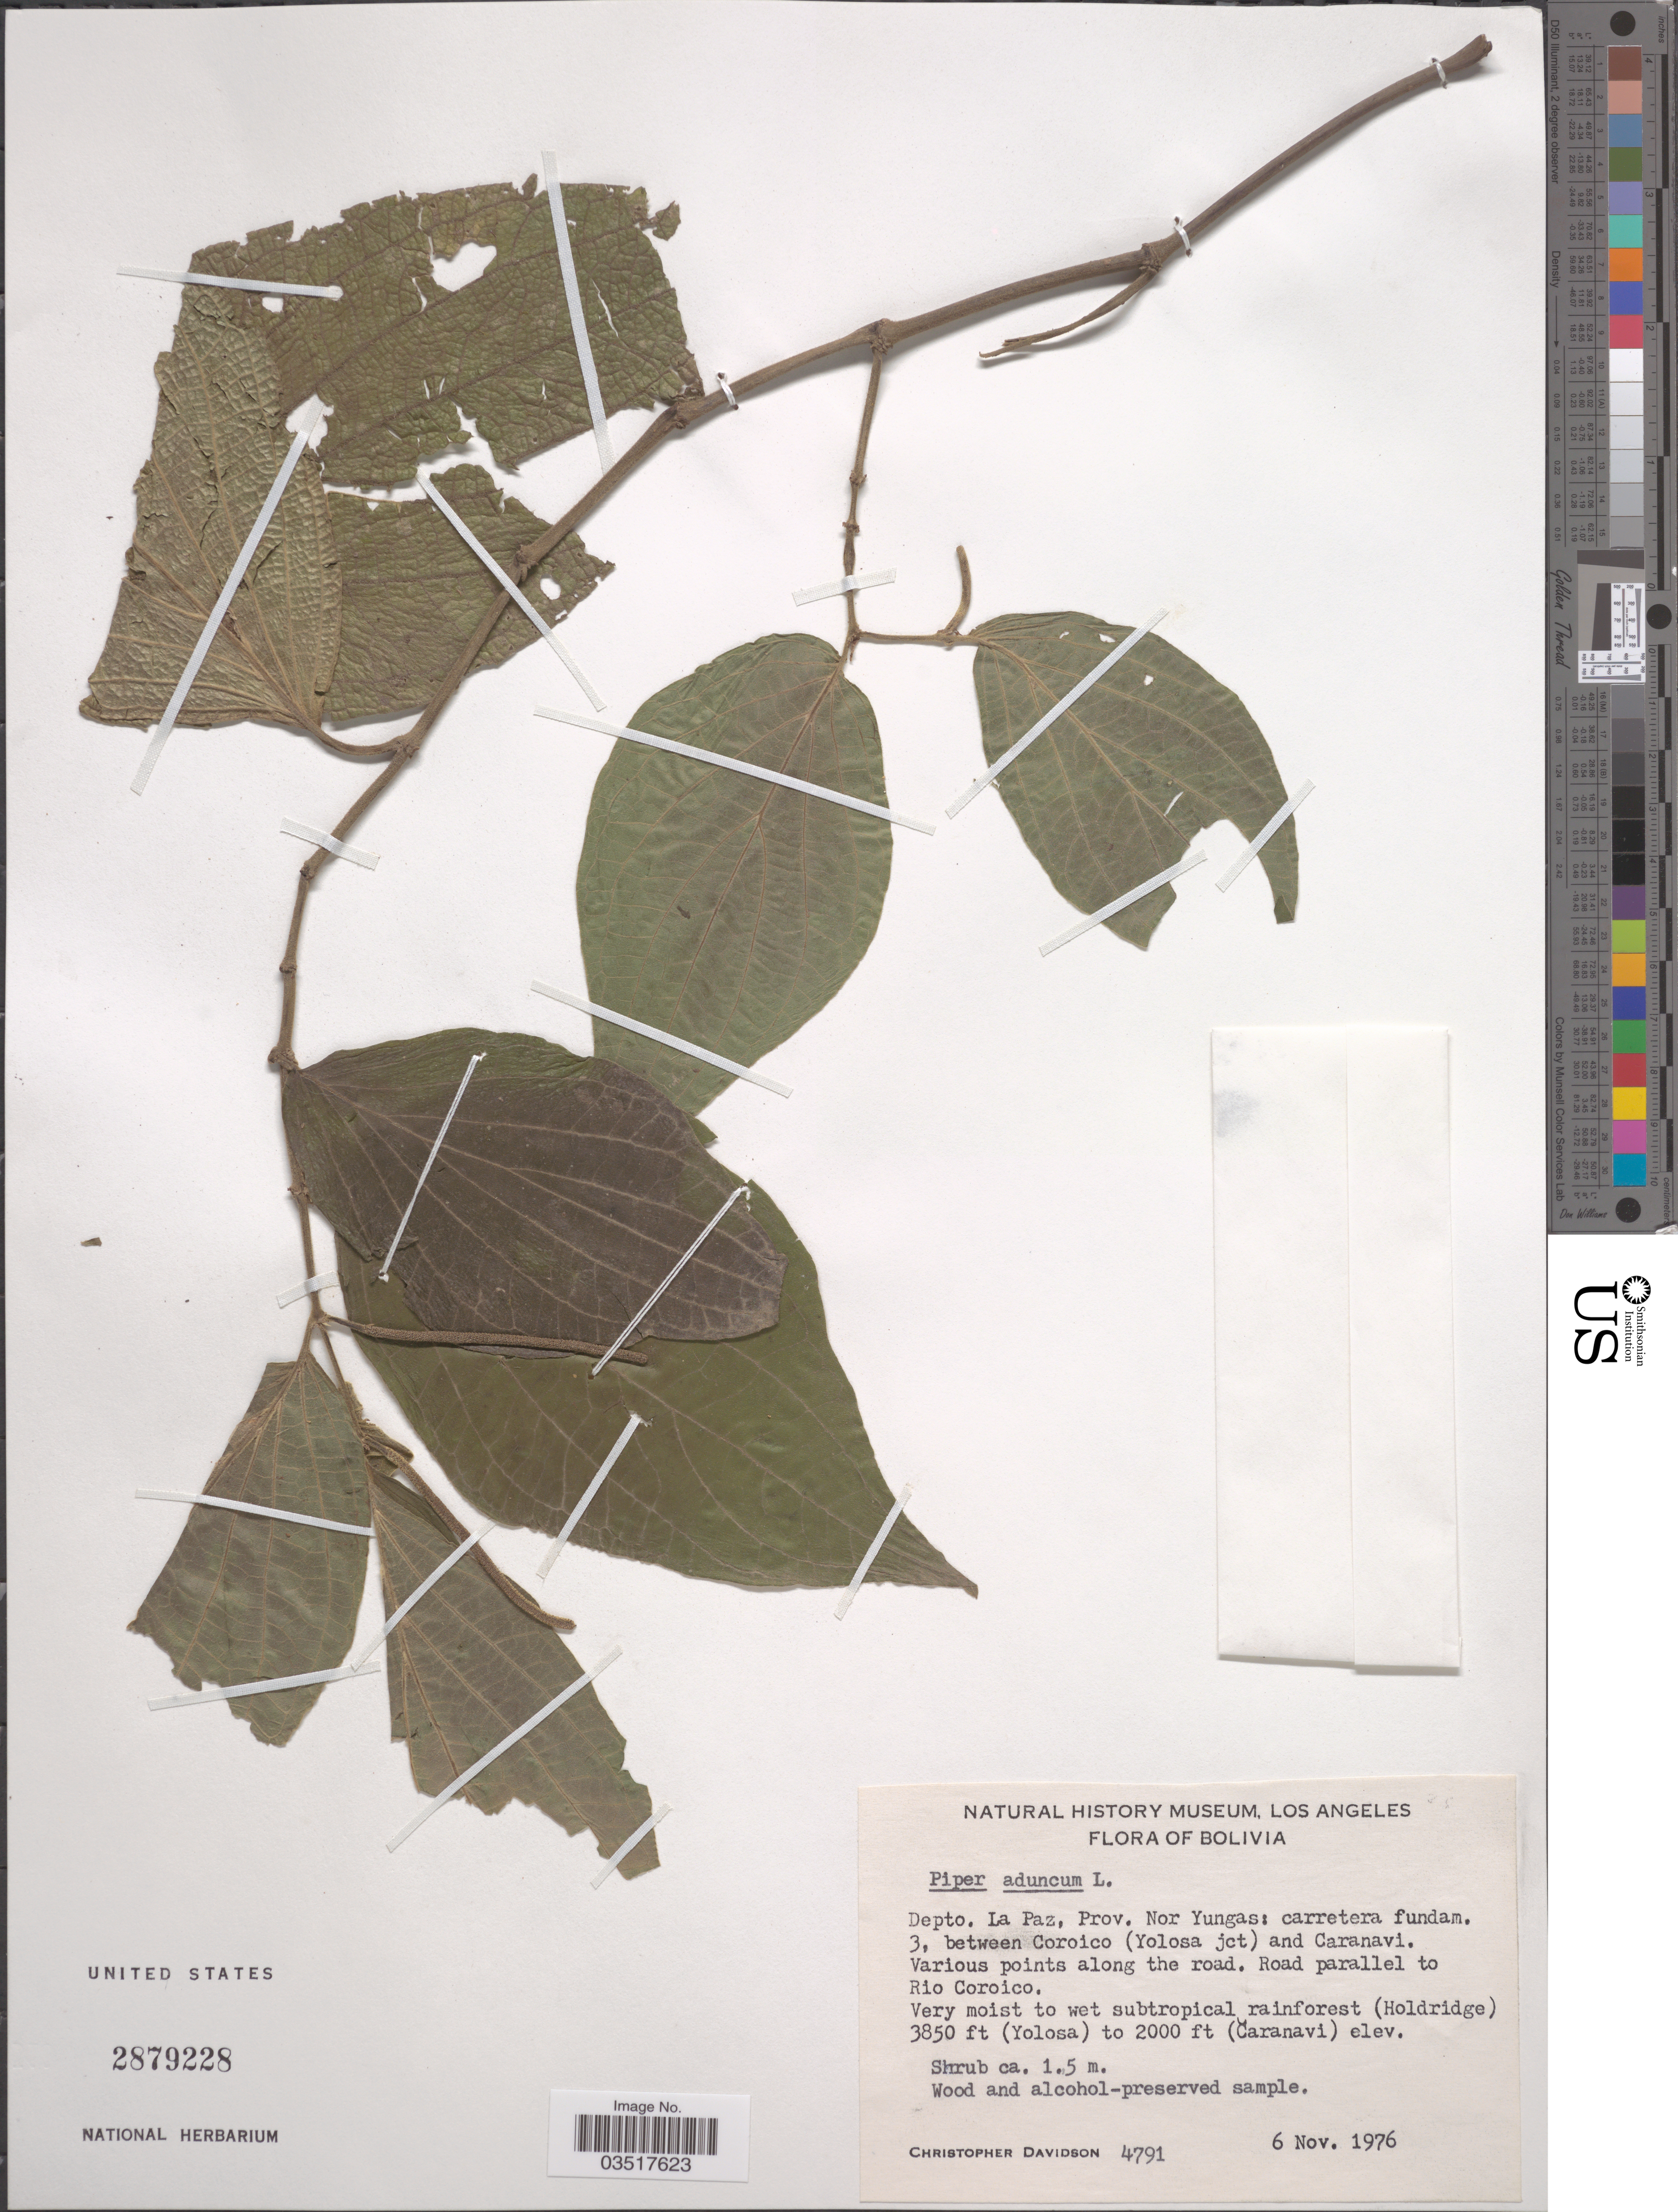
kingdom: Plantae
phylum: Tracheophyta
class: Magnoliopsida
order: Piperales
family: Piperaceae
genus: Piper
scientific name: Piper aduncum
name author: L.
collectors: C. Davidson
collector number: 4791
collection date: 1976-11-06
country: Bolivia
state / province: La Paz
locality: Depto. La Paz, Prov. Nor Yungas: carretera fundam. 3, between Coroico (Yolosa jct) and Caranavi. Road parallel to Rio Coroico.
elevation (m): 610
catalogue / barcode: US 2879228